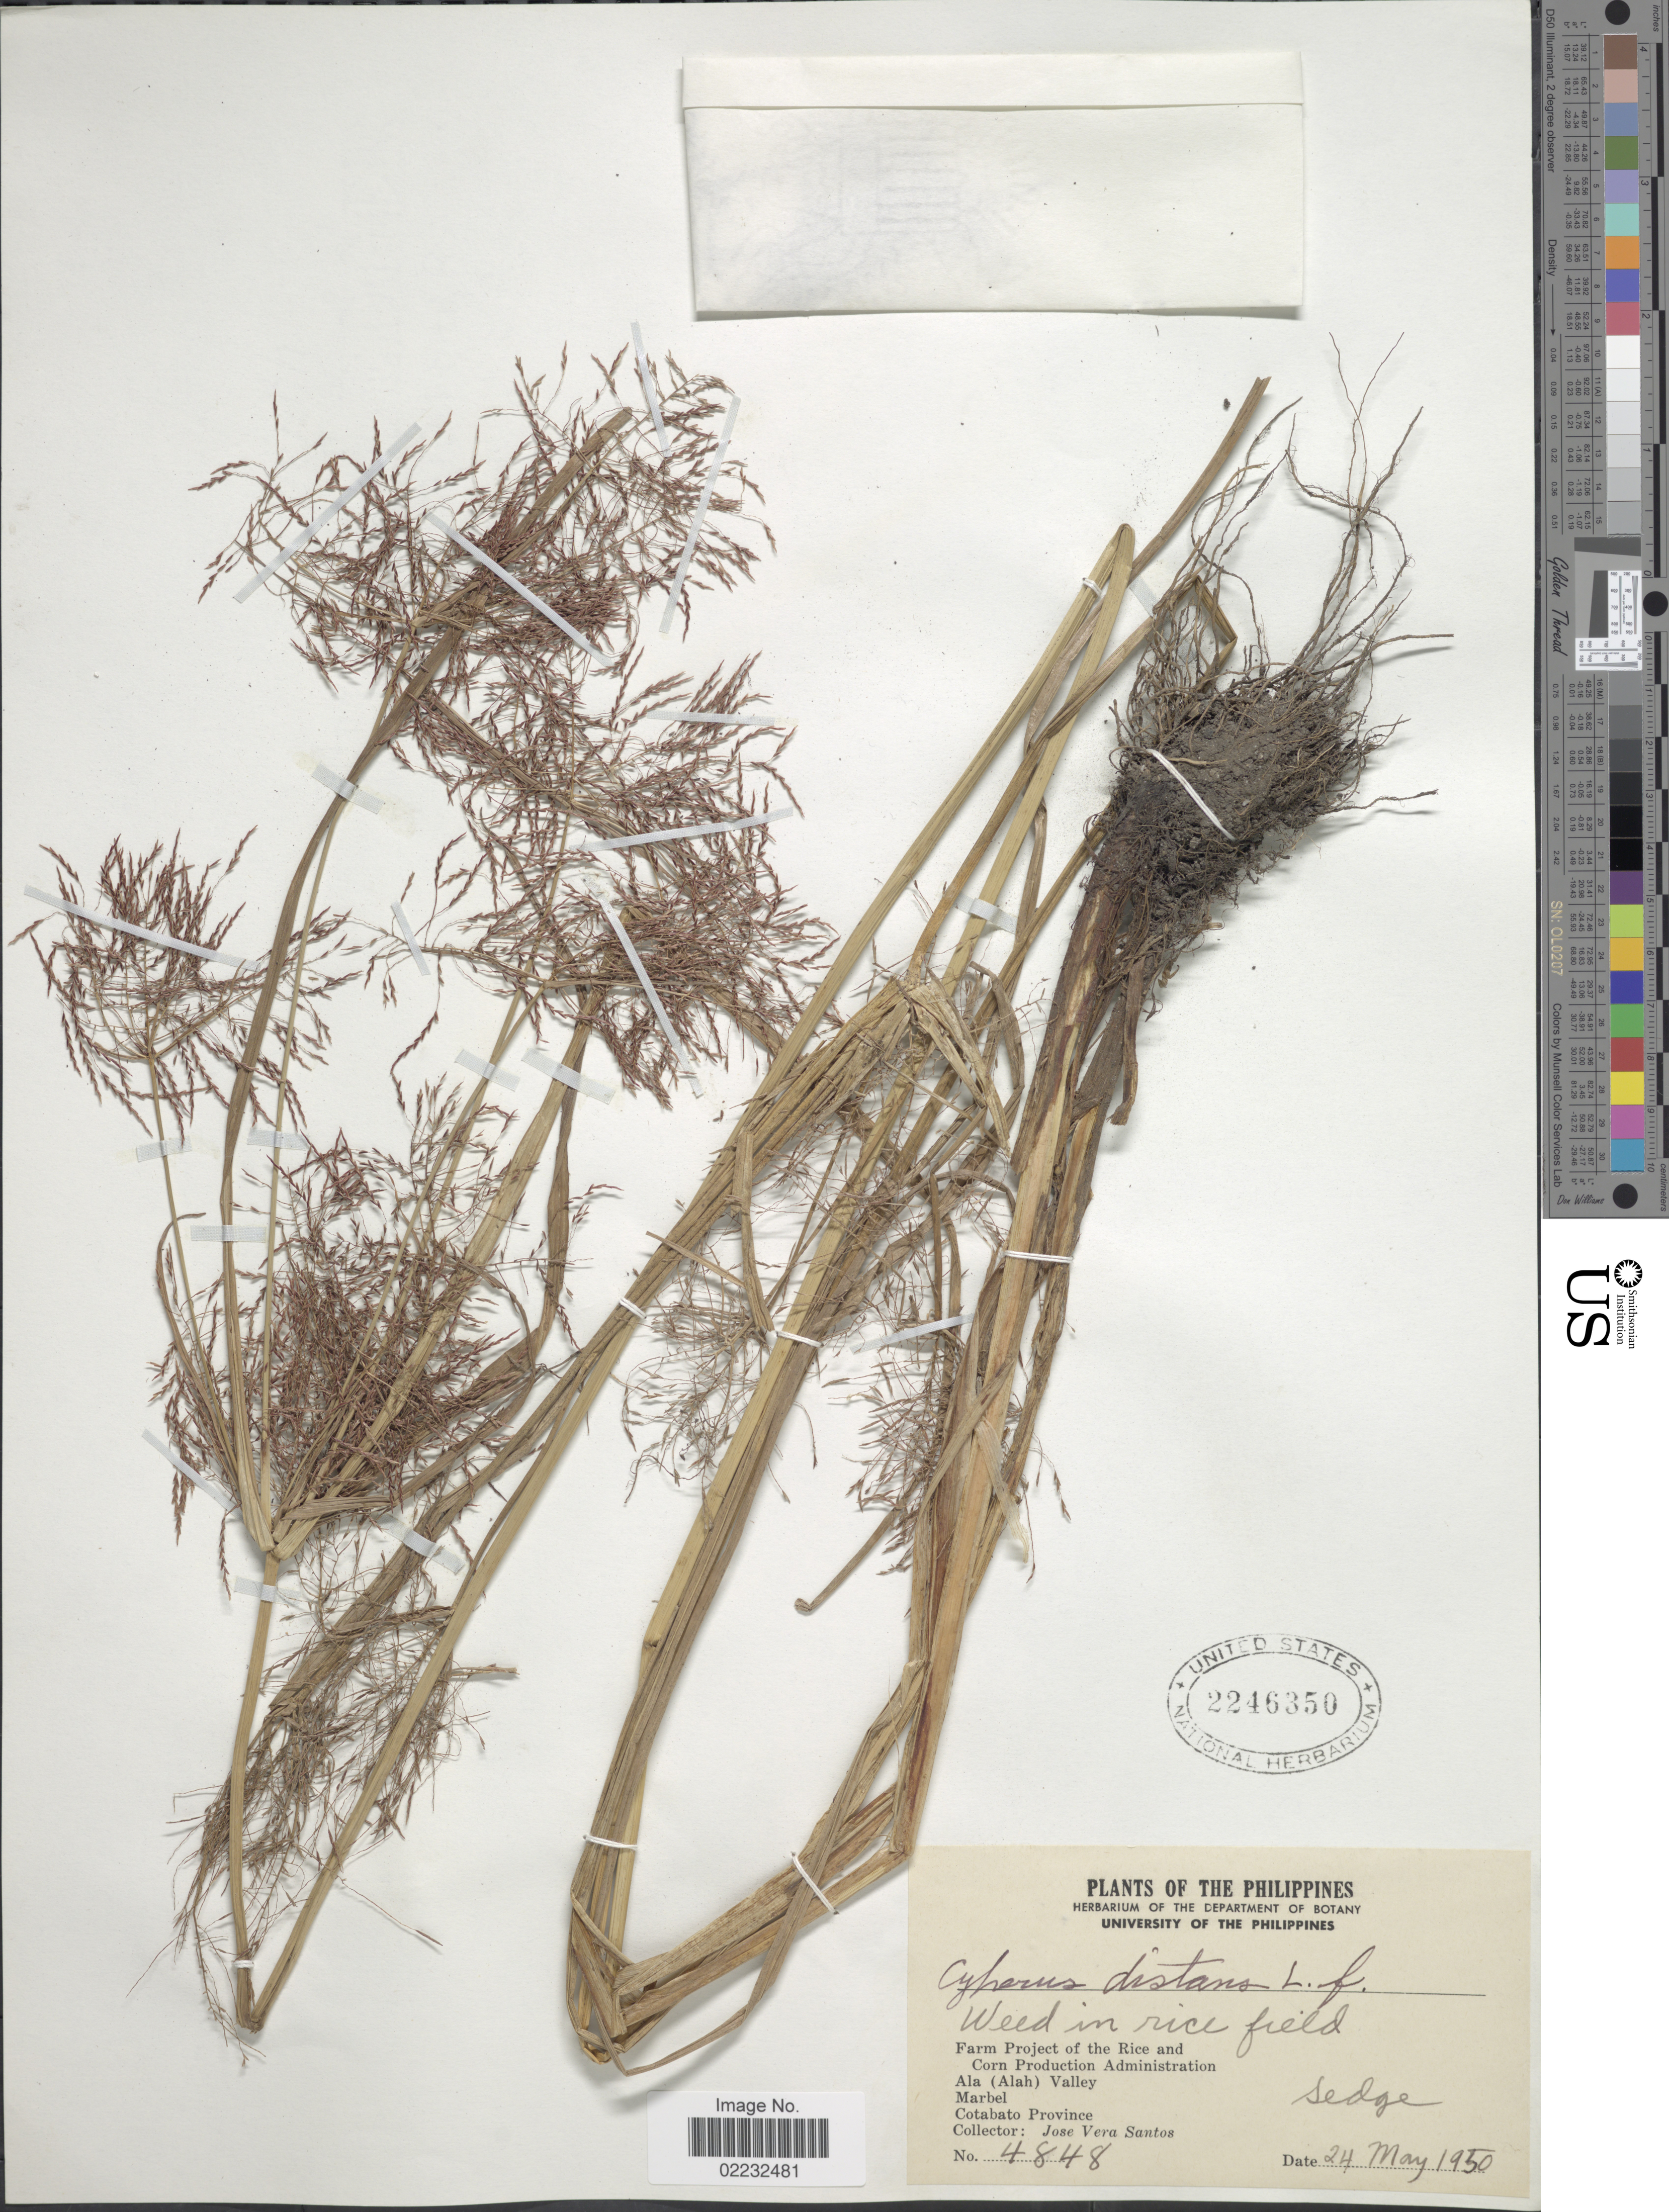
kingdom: Plantae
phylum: Tracheophyta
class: Liliopsida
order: Poales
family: Cyperaceae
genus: Cyperus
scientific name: Cyperus distans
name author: L. f.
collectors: J. V. Santos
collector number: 4848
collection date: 1950-05-24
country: Philippines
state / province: Soccsksargen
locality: Farm Project of the Rice and Corn Production Administration. Ala (Alah) Valley, Marbel. Cotabato Province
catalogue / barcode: US 2246350